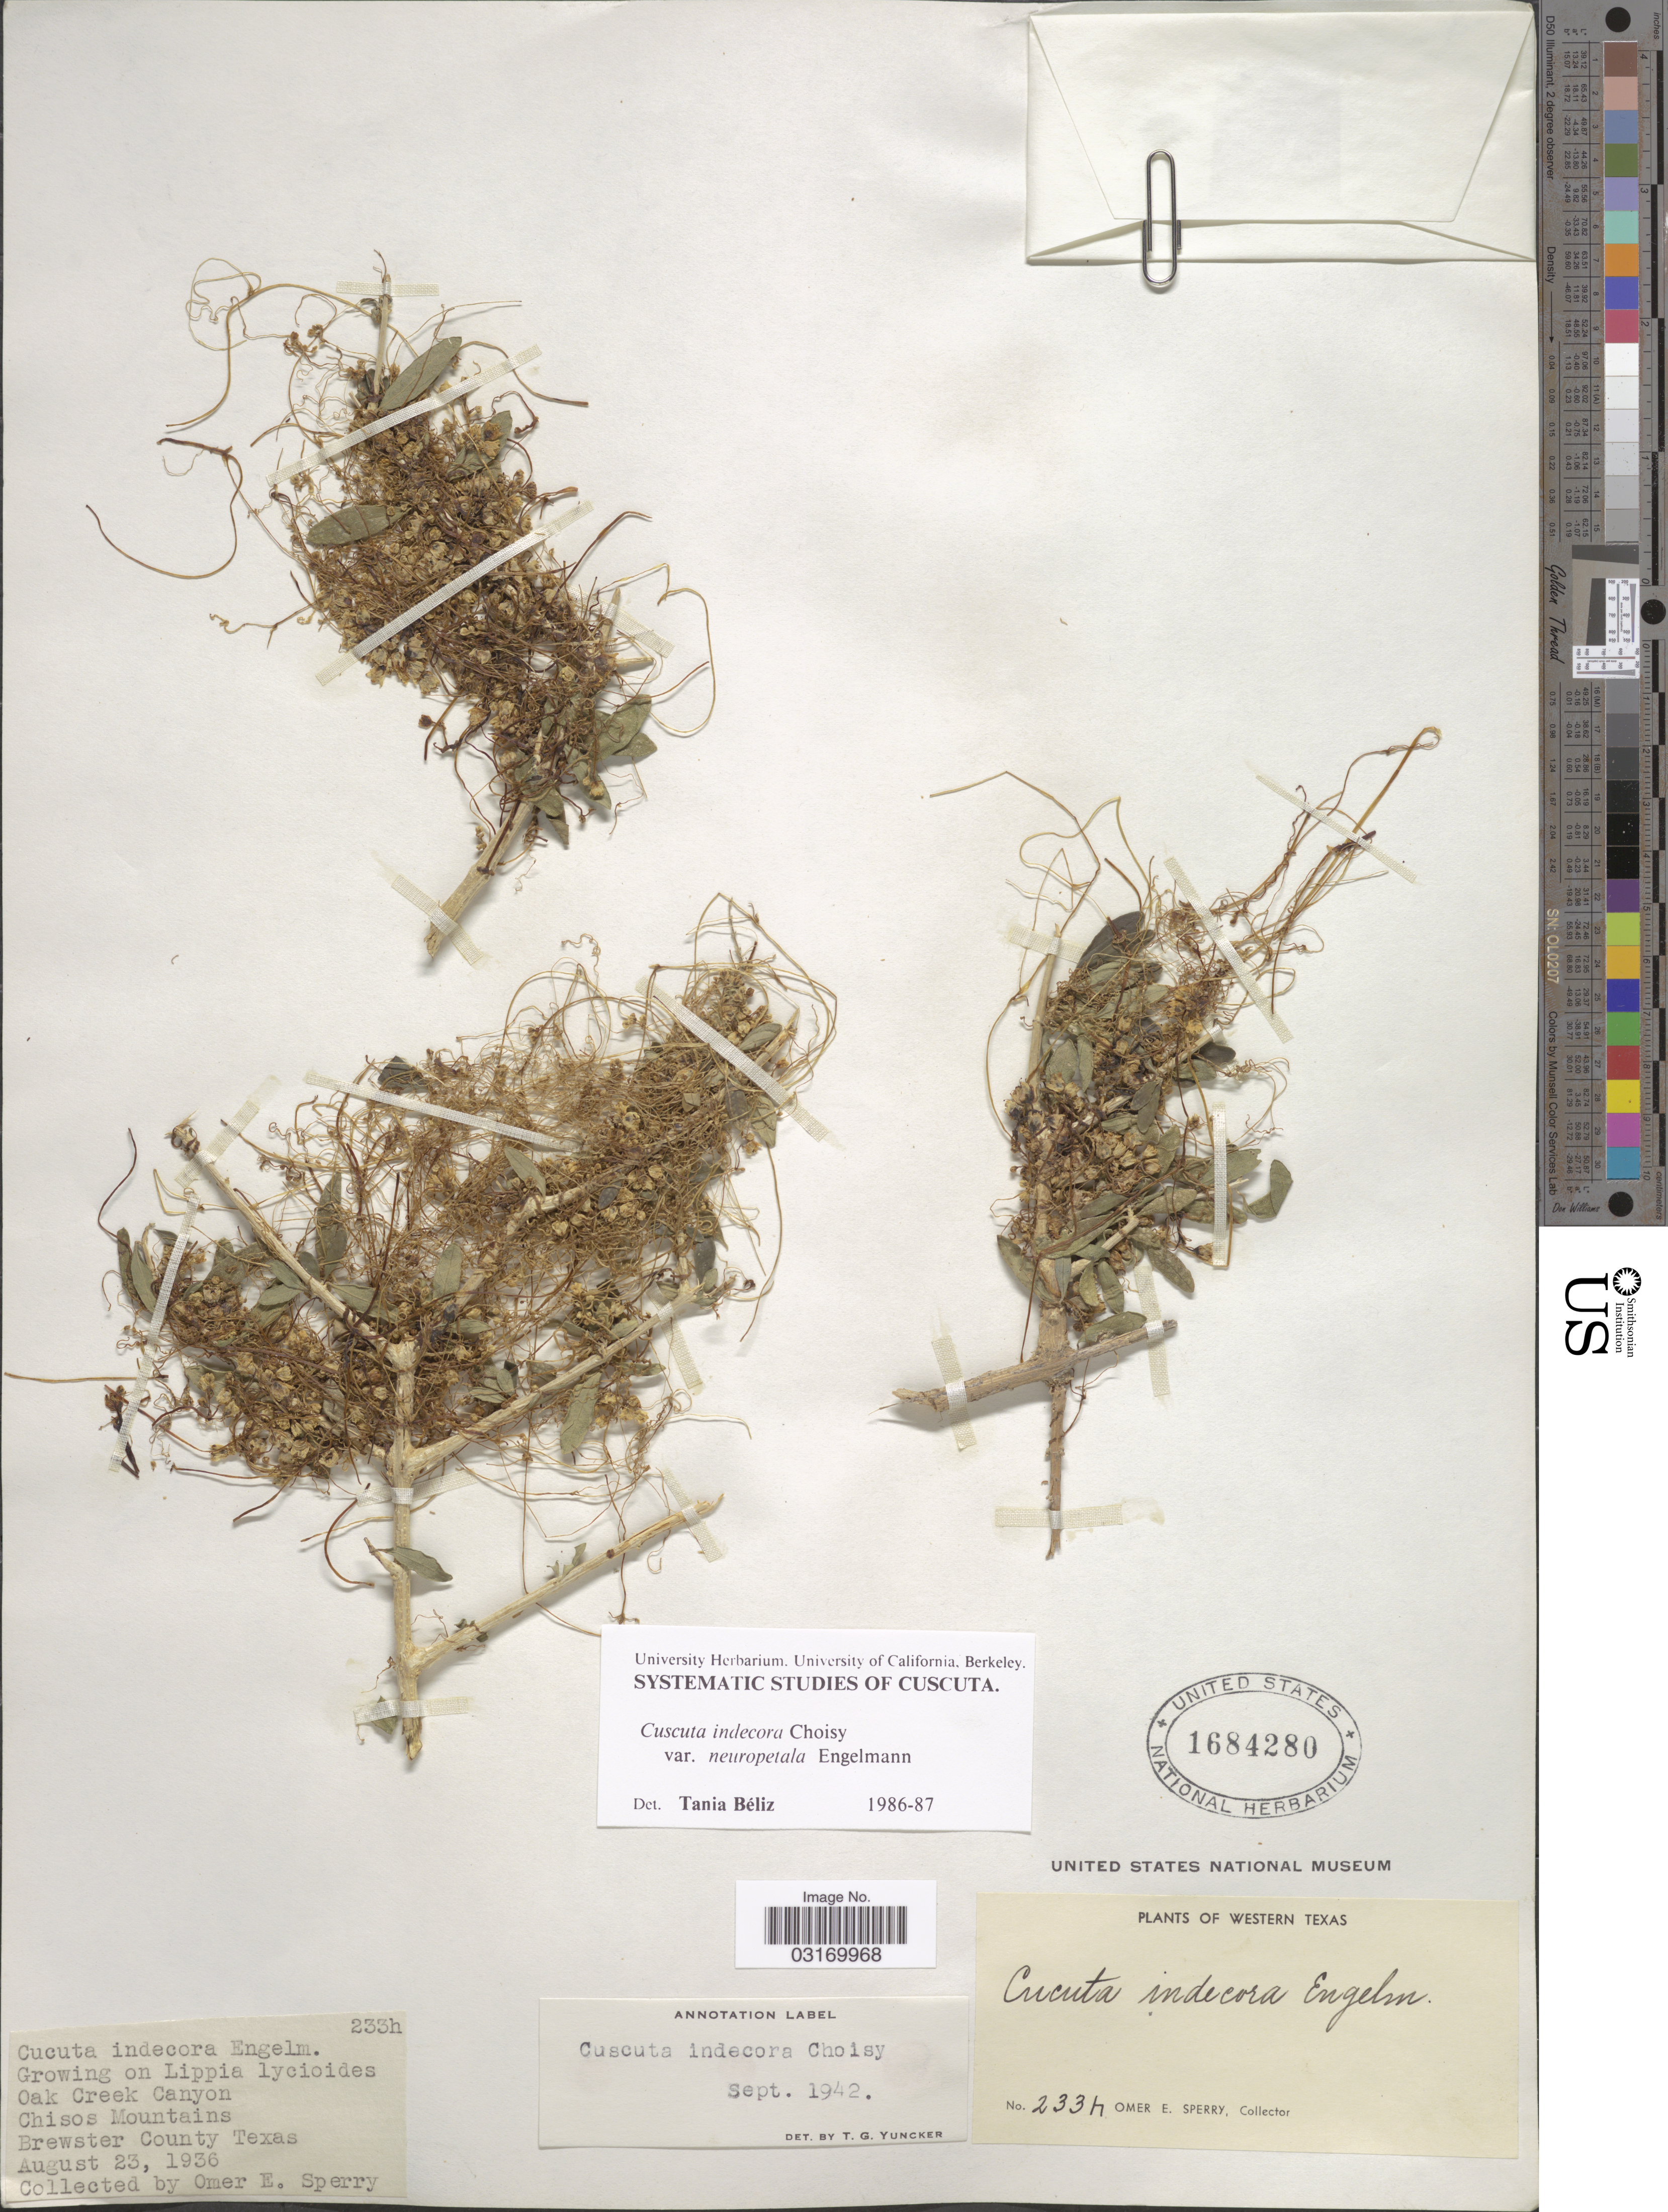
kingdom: Plantae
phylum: Tracheophyta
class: Magnoliopsida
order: Solanales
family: Convolvulaceae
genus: Cuscuta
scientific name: Cuscuta indecora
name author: Choisy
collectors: O. E. Sperry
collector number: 233h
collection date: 1936-08-23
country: United States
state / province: Texas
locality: Western Texas. Oak Creek Canyon. Chisos Mountains. Brewster County.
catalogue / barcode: US 1684280